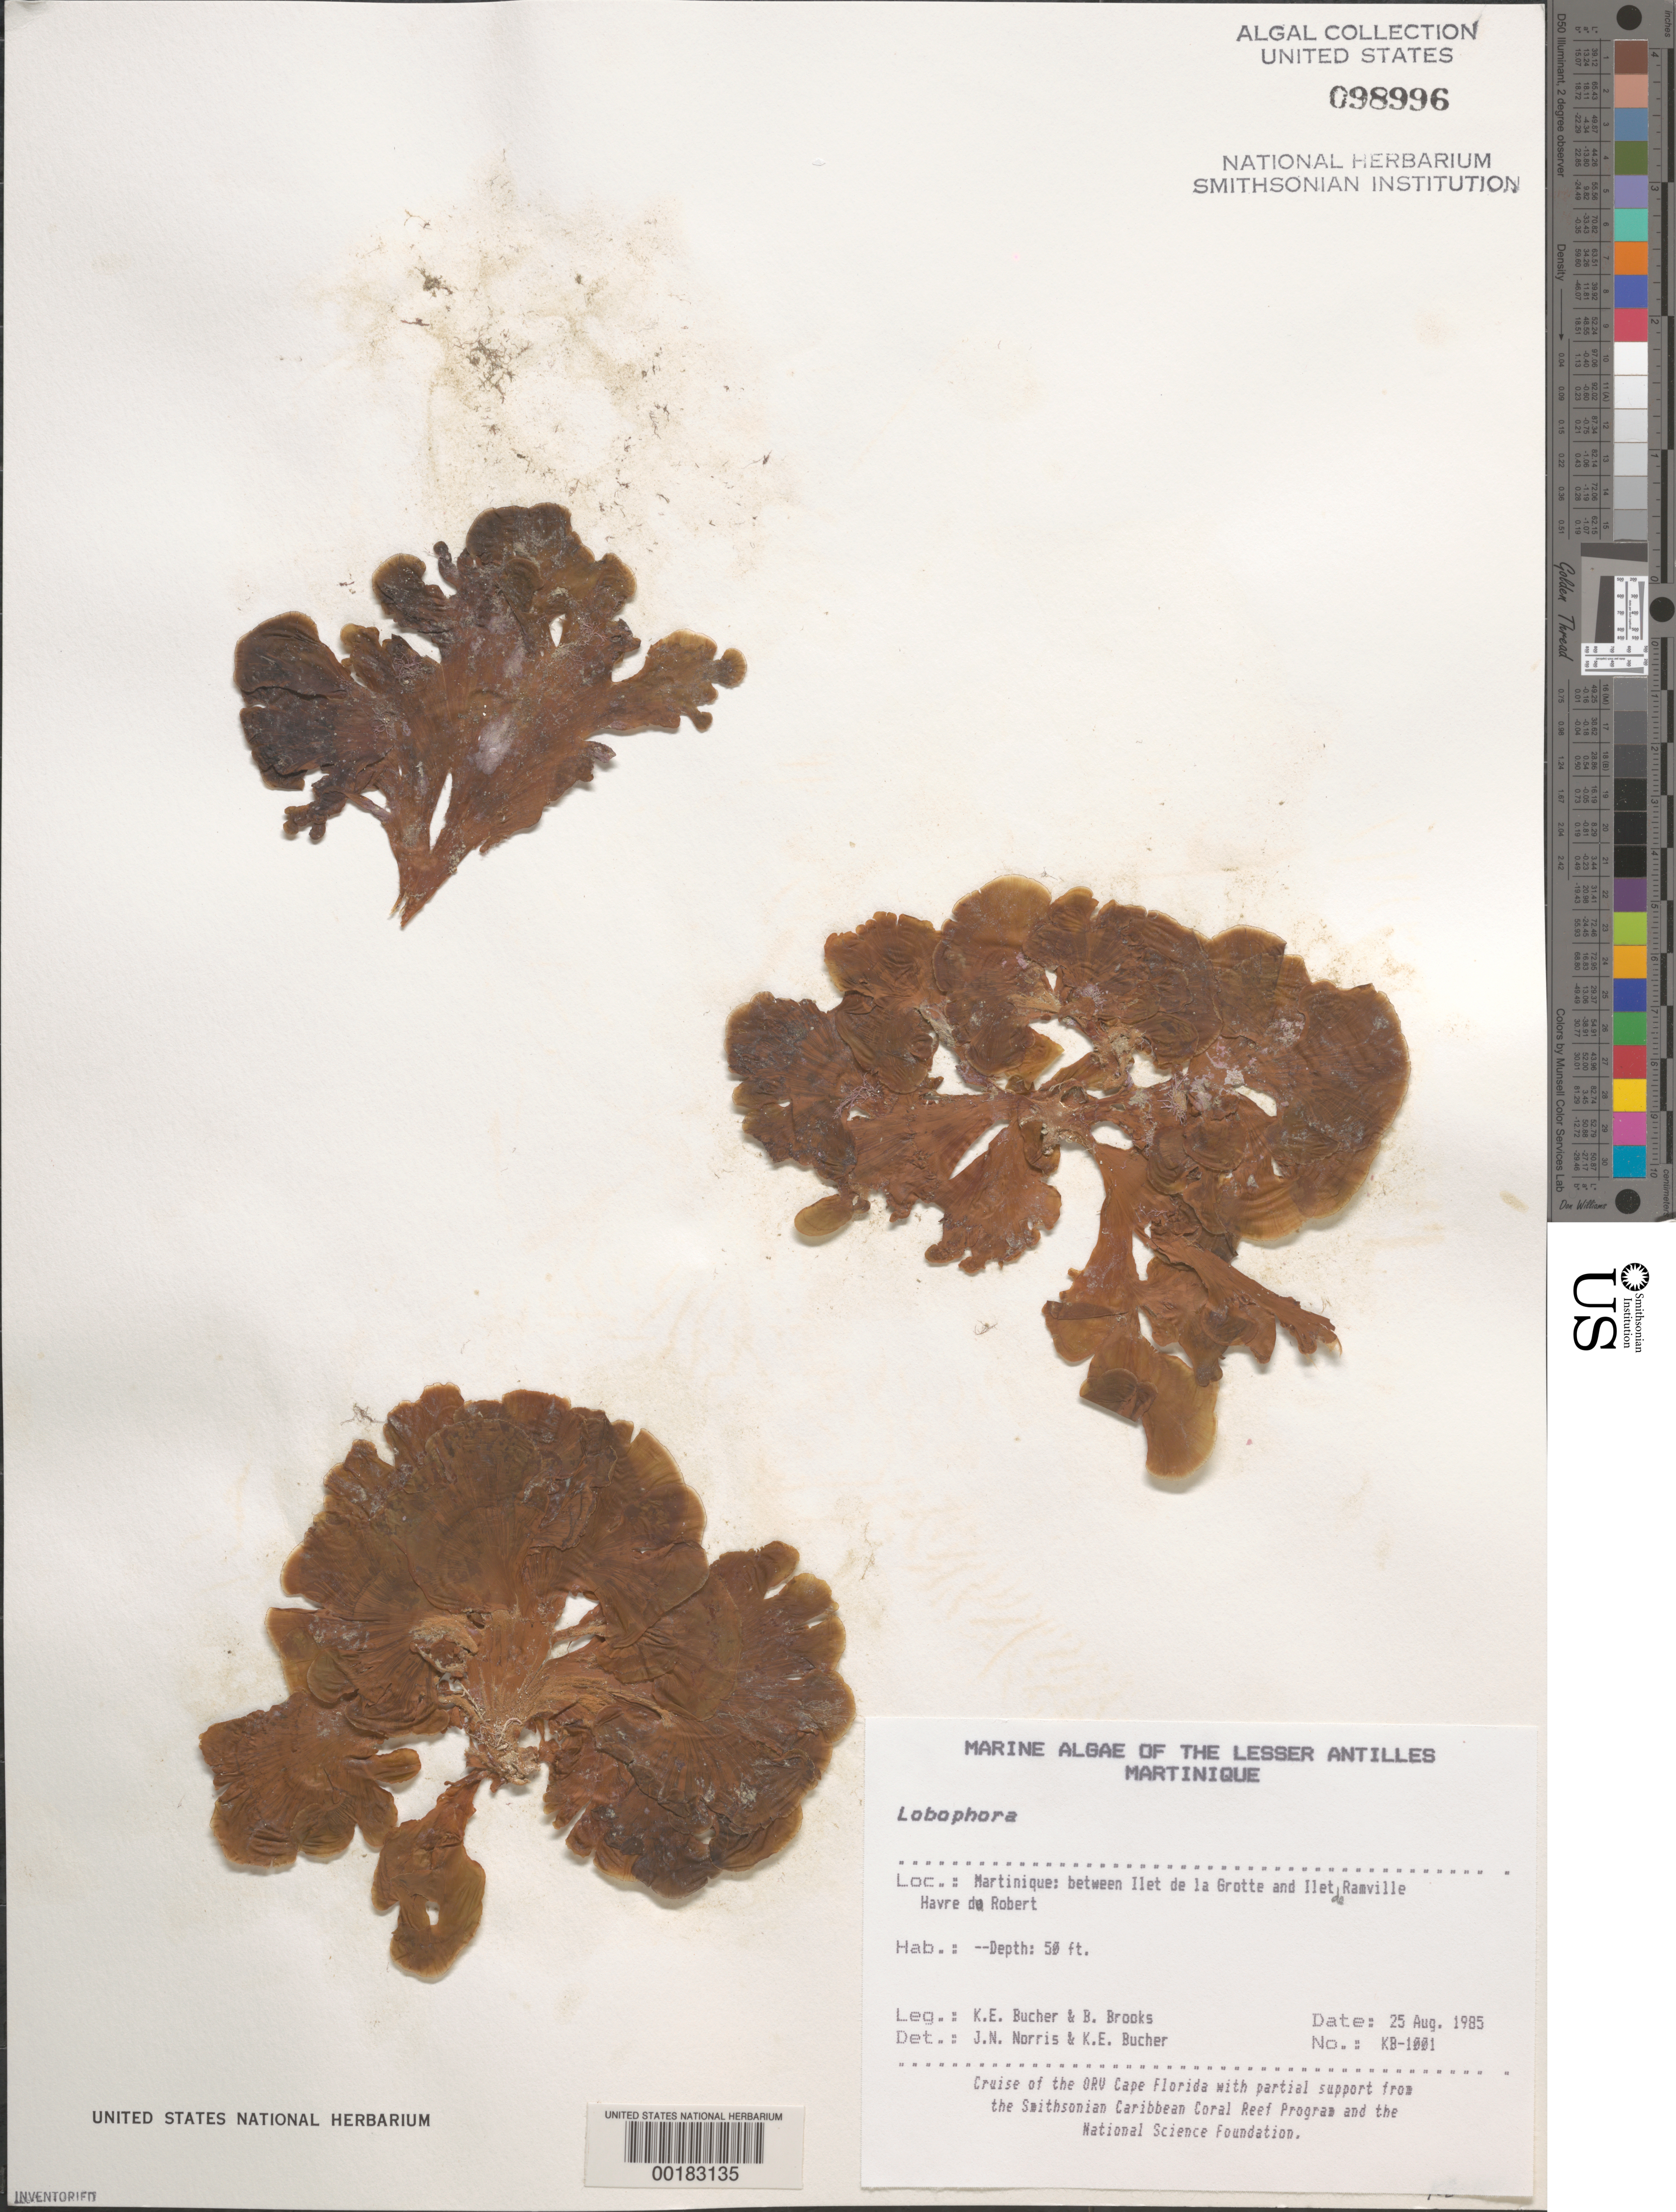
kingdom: Chromista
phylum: Ochrophyta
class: Phaeophyceae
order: Dictyotales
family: Dictyotaceae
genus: Lobophora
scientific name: Lobophora sp.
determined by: Norris, J. N.; Bucher, K. E.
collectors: K. E. Bucher & B. Brooks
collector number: Kb-1001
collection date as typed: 25 Aug 1985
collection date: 1985-08-25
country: Martinique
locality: Between Ilet de la Grotte and Ilet de Ramville, Havre du Robert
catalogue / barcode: US 98996